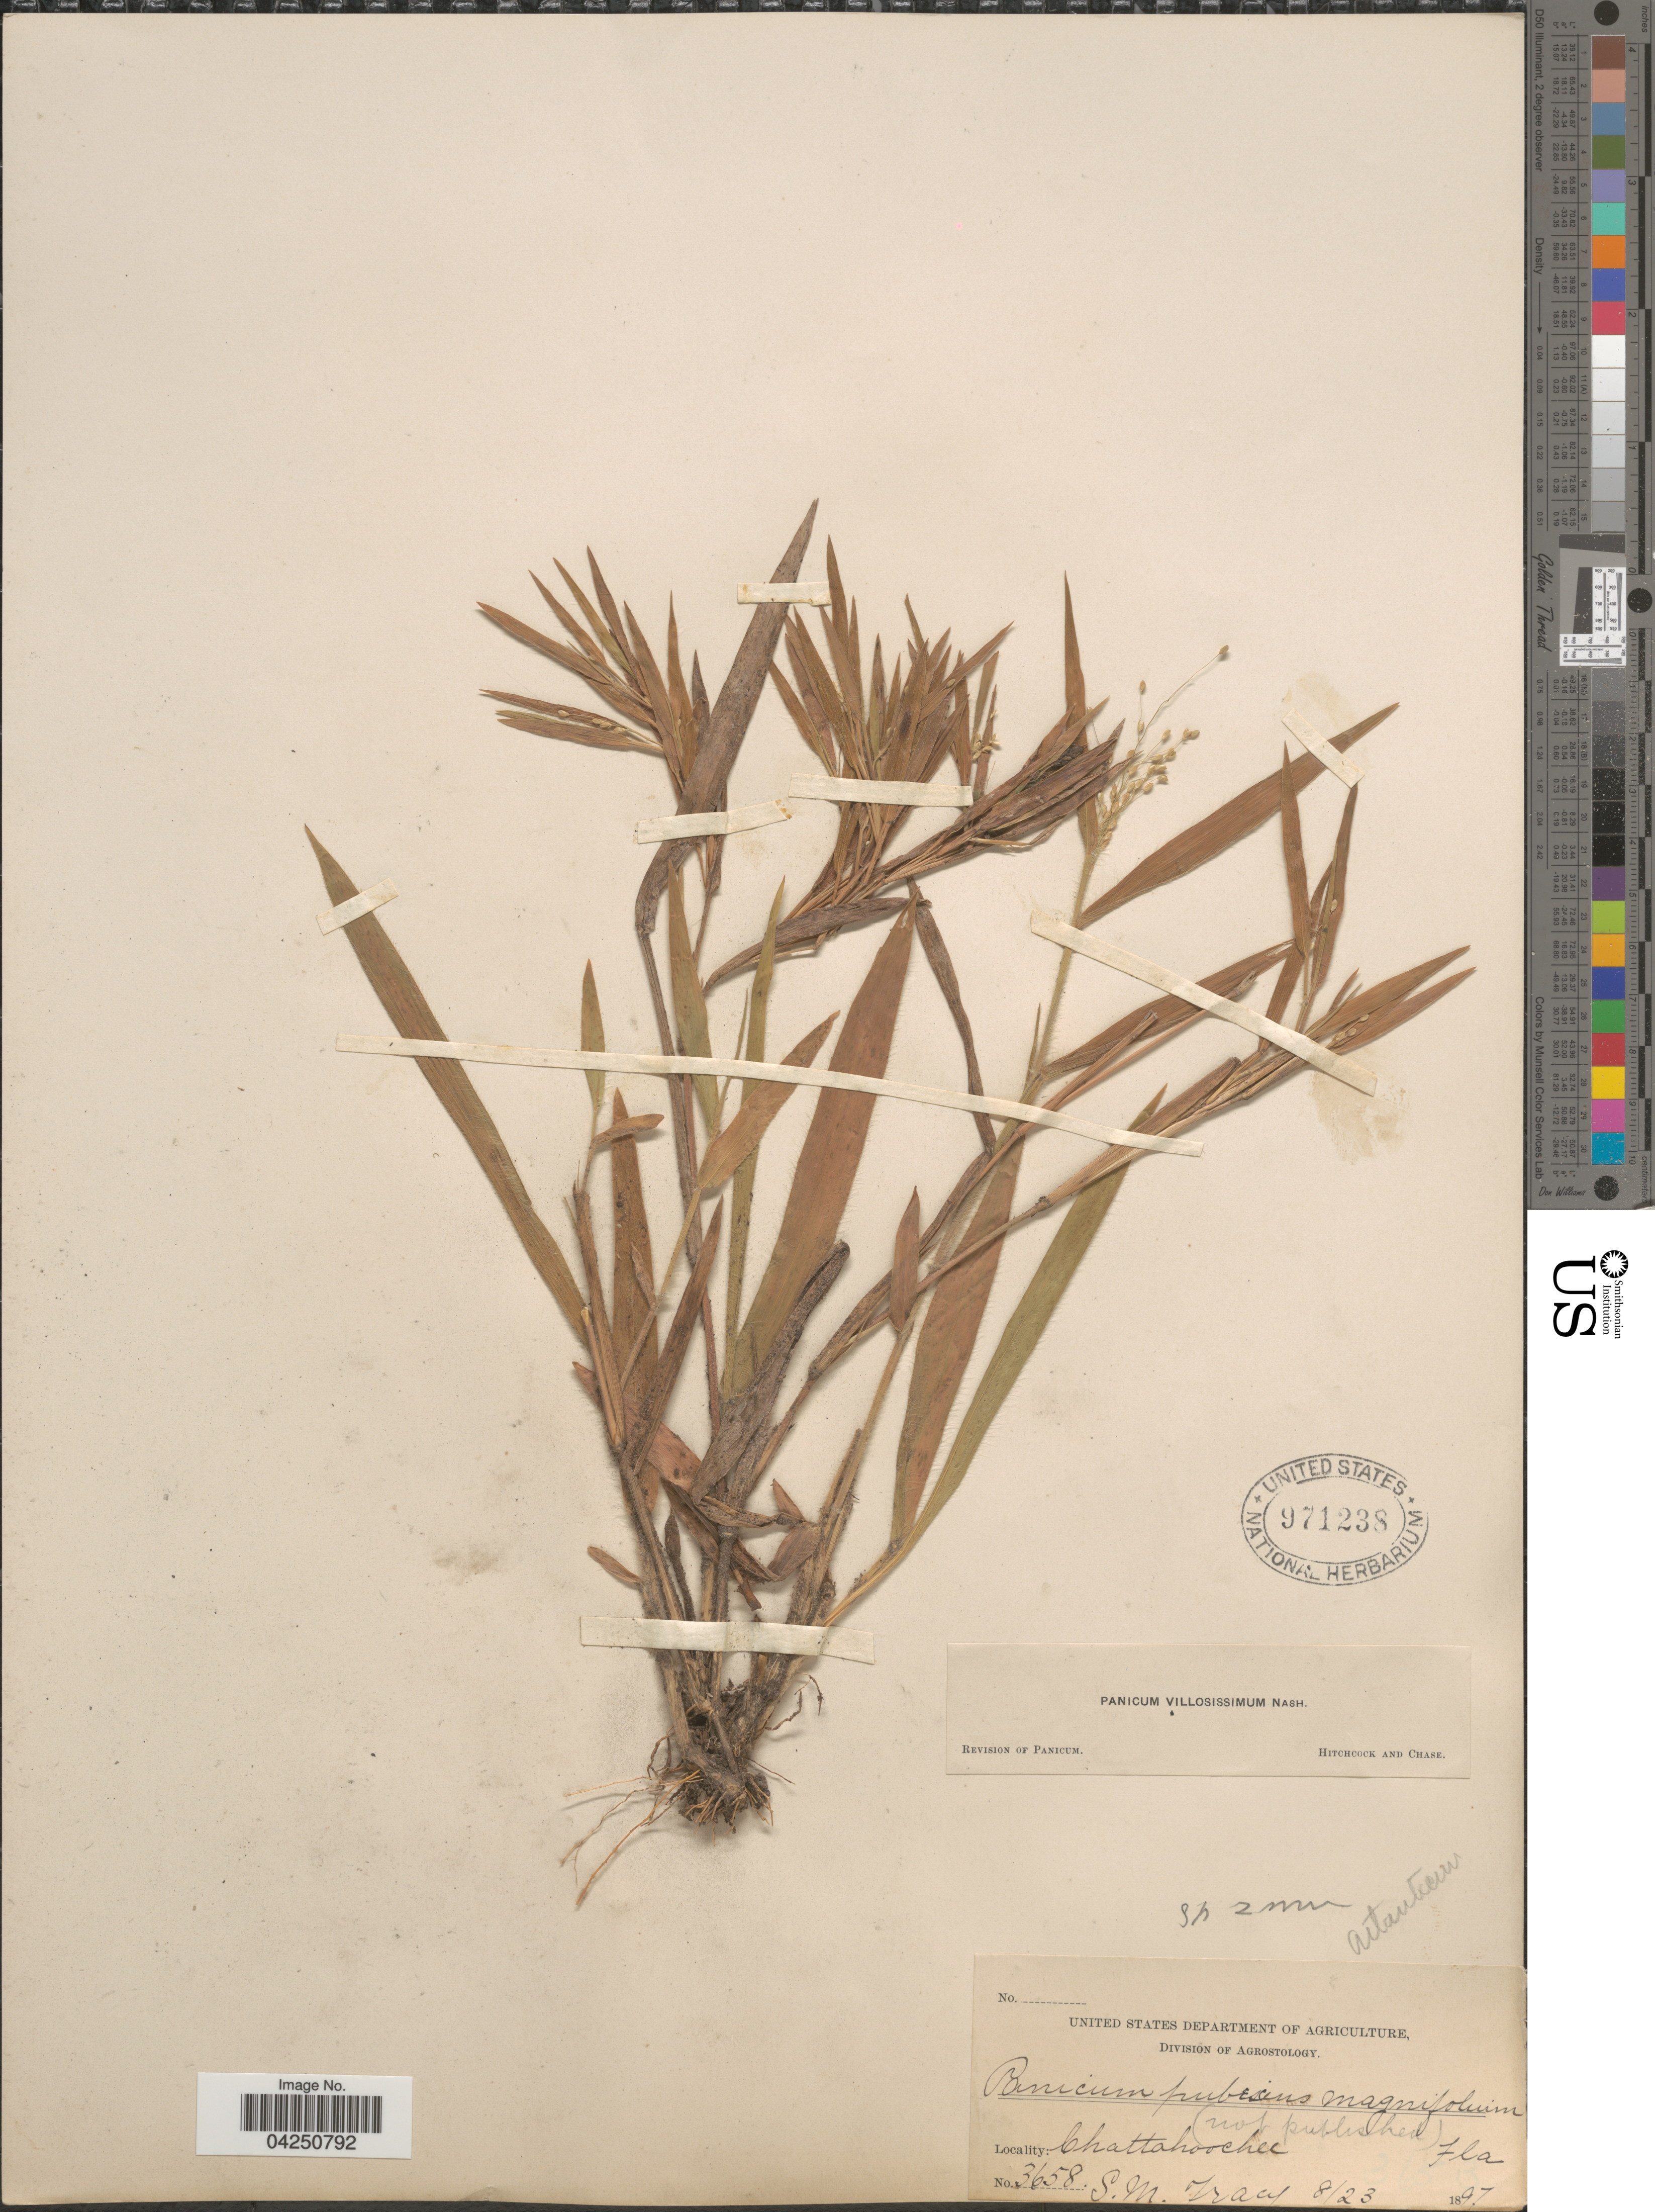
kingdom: Plantae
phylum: Tracheophyta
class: Liliopsida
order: Poales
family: Poaceae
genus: Dichanthelium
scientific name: Dichanthelium acuminatum var. acuminatum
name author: (Sw.) Gould & C.A. Clark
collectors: S. M. Tracy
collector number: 3658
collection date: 1897-08-23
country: United States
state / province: Florida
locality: Chattahooche.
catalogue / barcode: US 971238